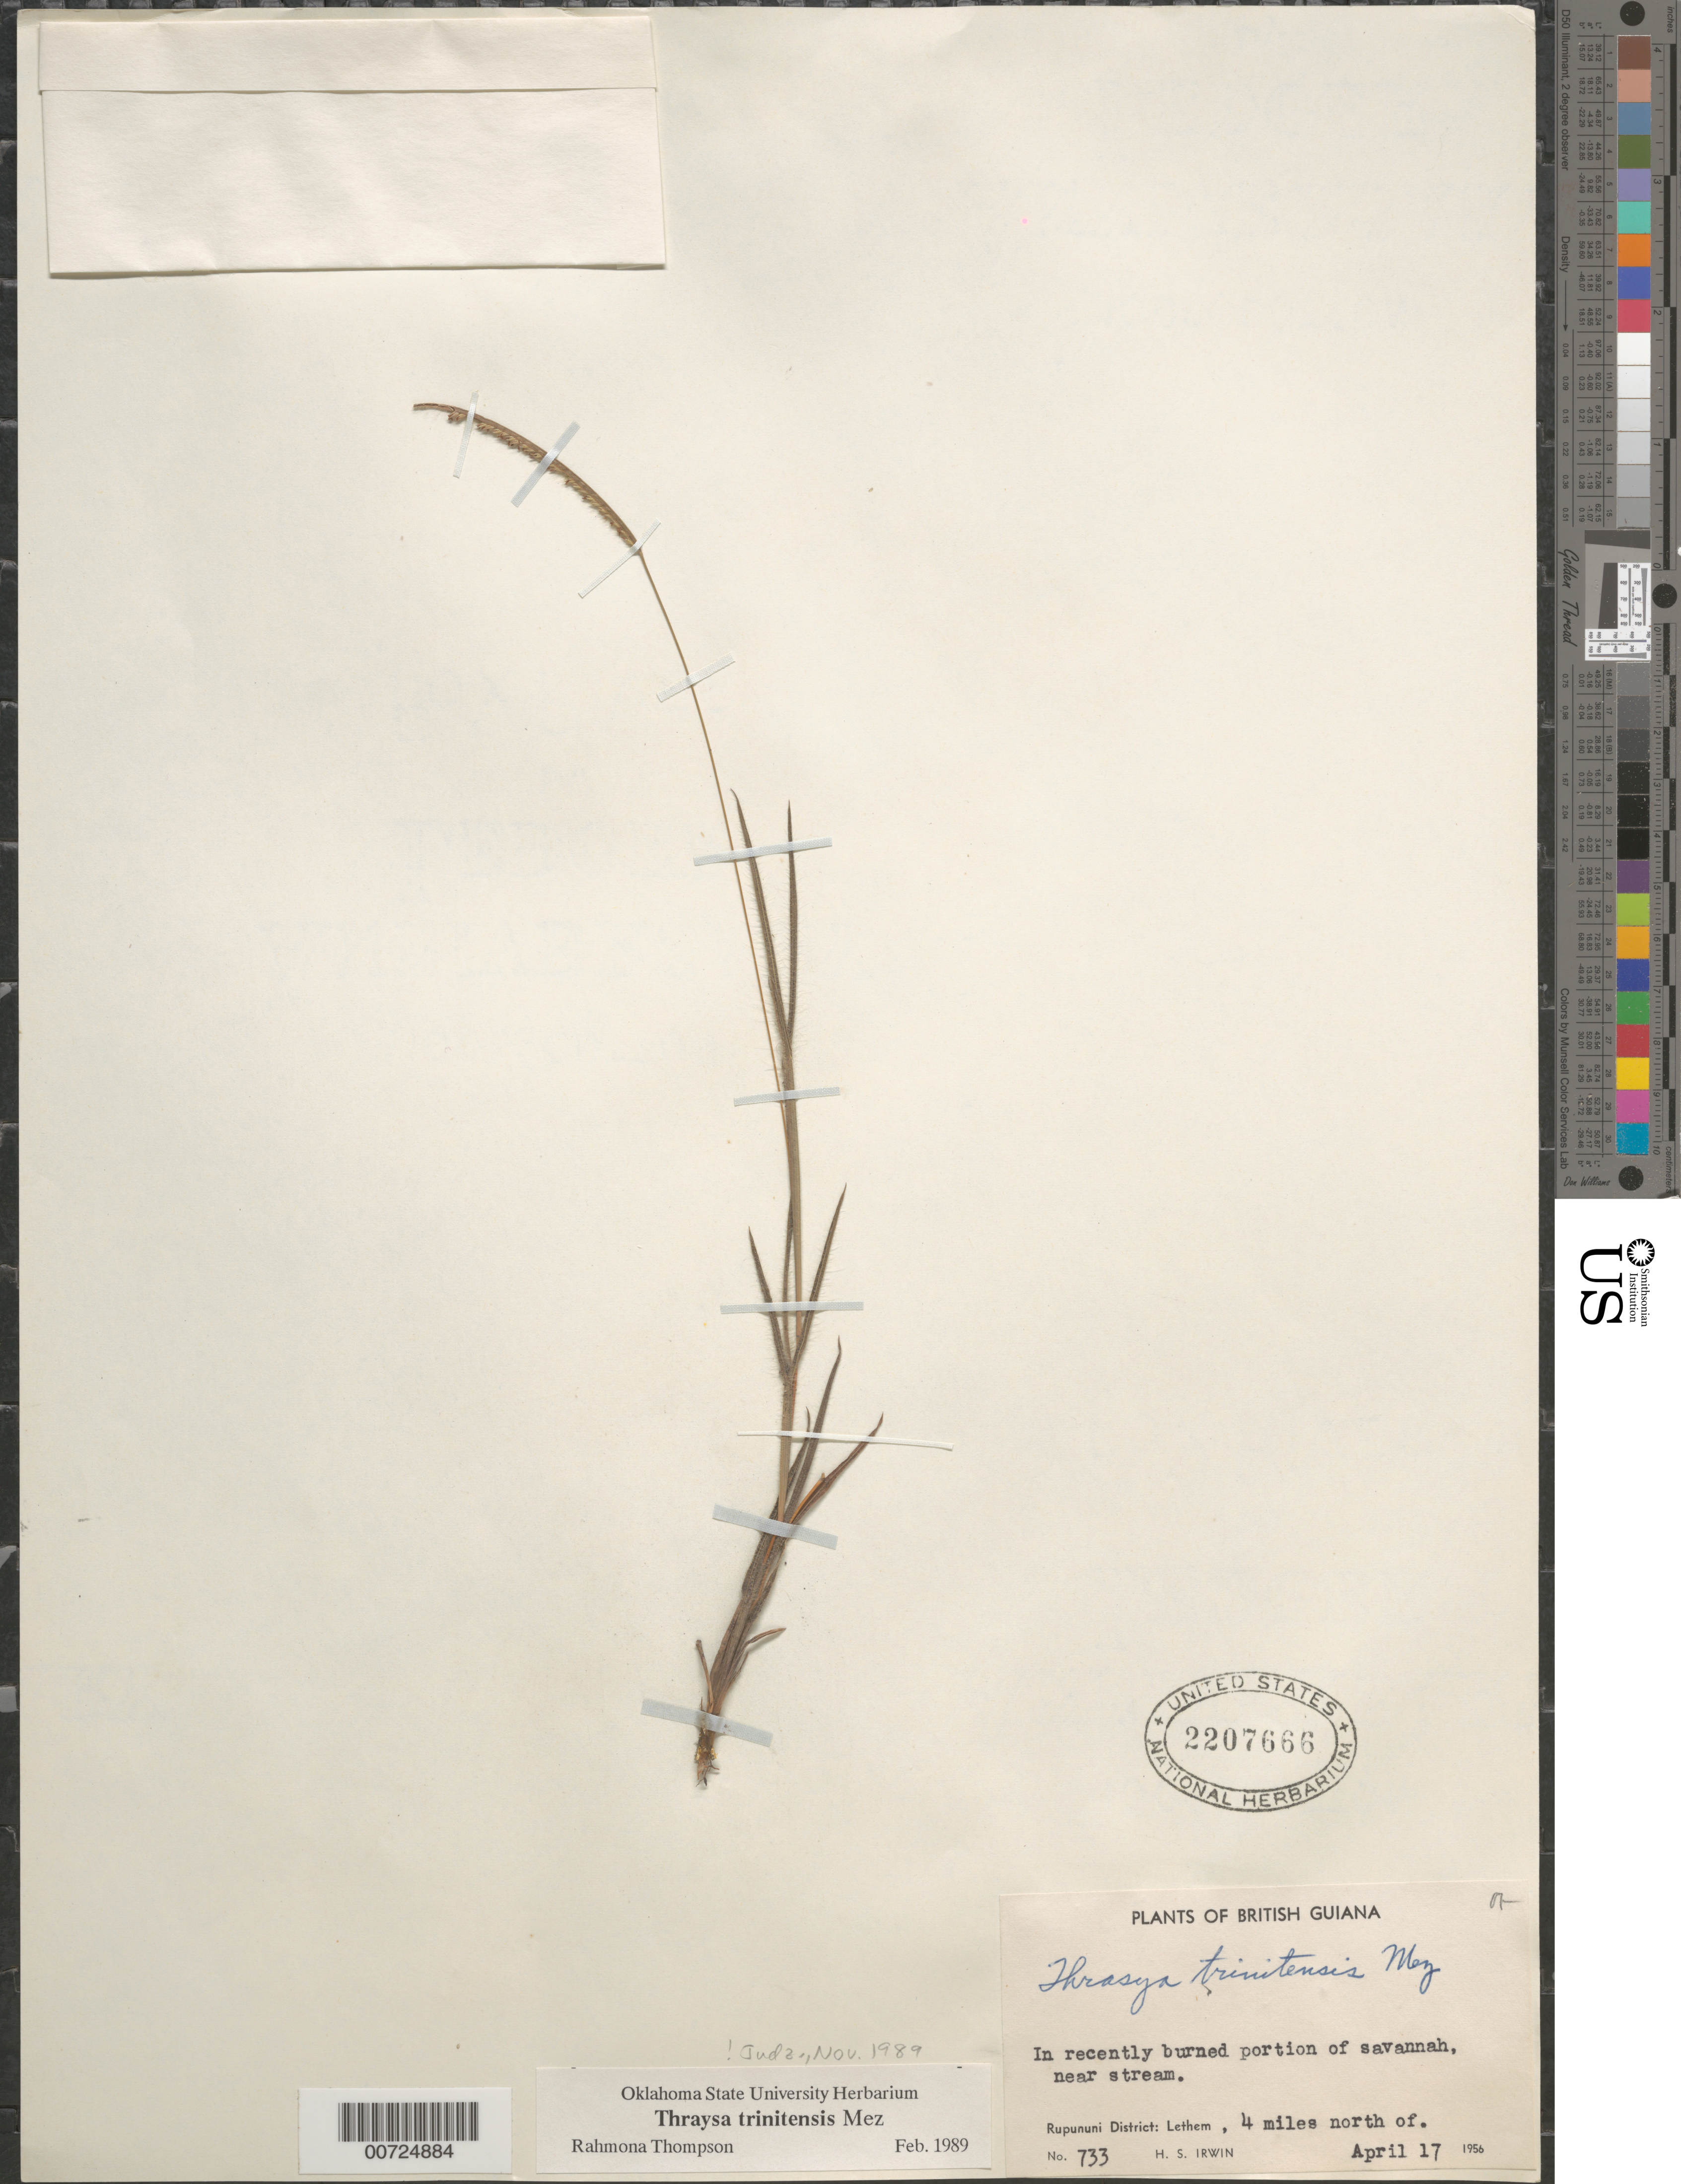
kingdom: Plantae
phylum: Tracheophyta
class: Liliopsida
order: Poales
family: Poaceae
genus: Thrasya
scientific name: Thrasya trinitensis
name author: Mez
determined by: Judziewicz, E. J.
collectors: H. Irwin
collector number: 733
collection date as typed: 17-Apr-56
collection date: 1956-04-17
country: Guyana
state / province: U. Takutu-U. Essequibo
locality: Rupununi Dist., 4 mi. N of Lethem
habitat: Recently burned portion of savanna near stream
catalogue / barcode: US 2207666